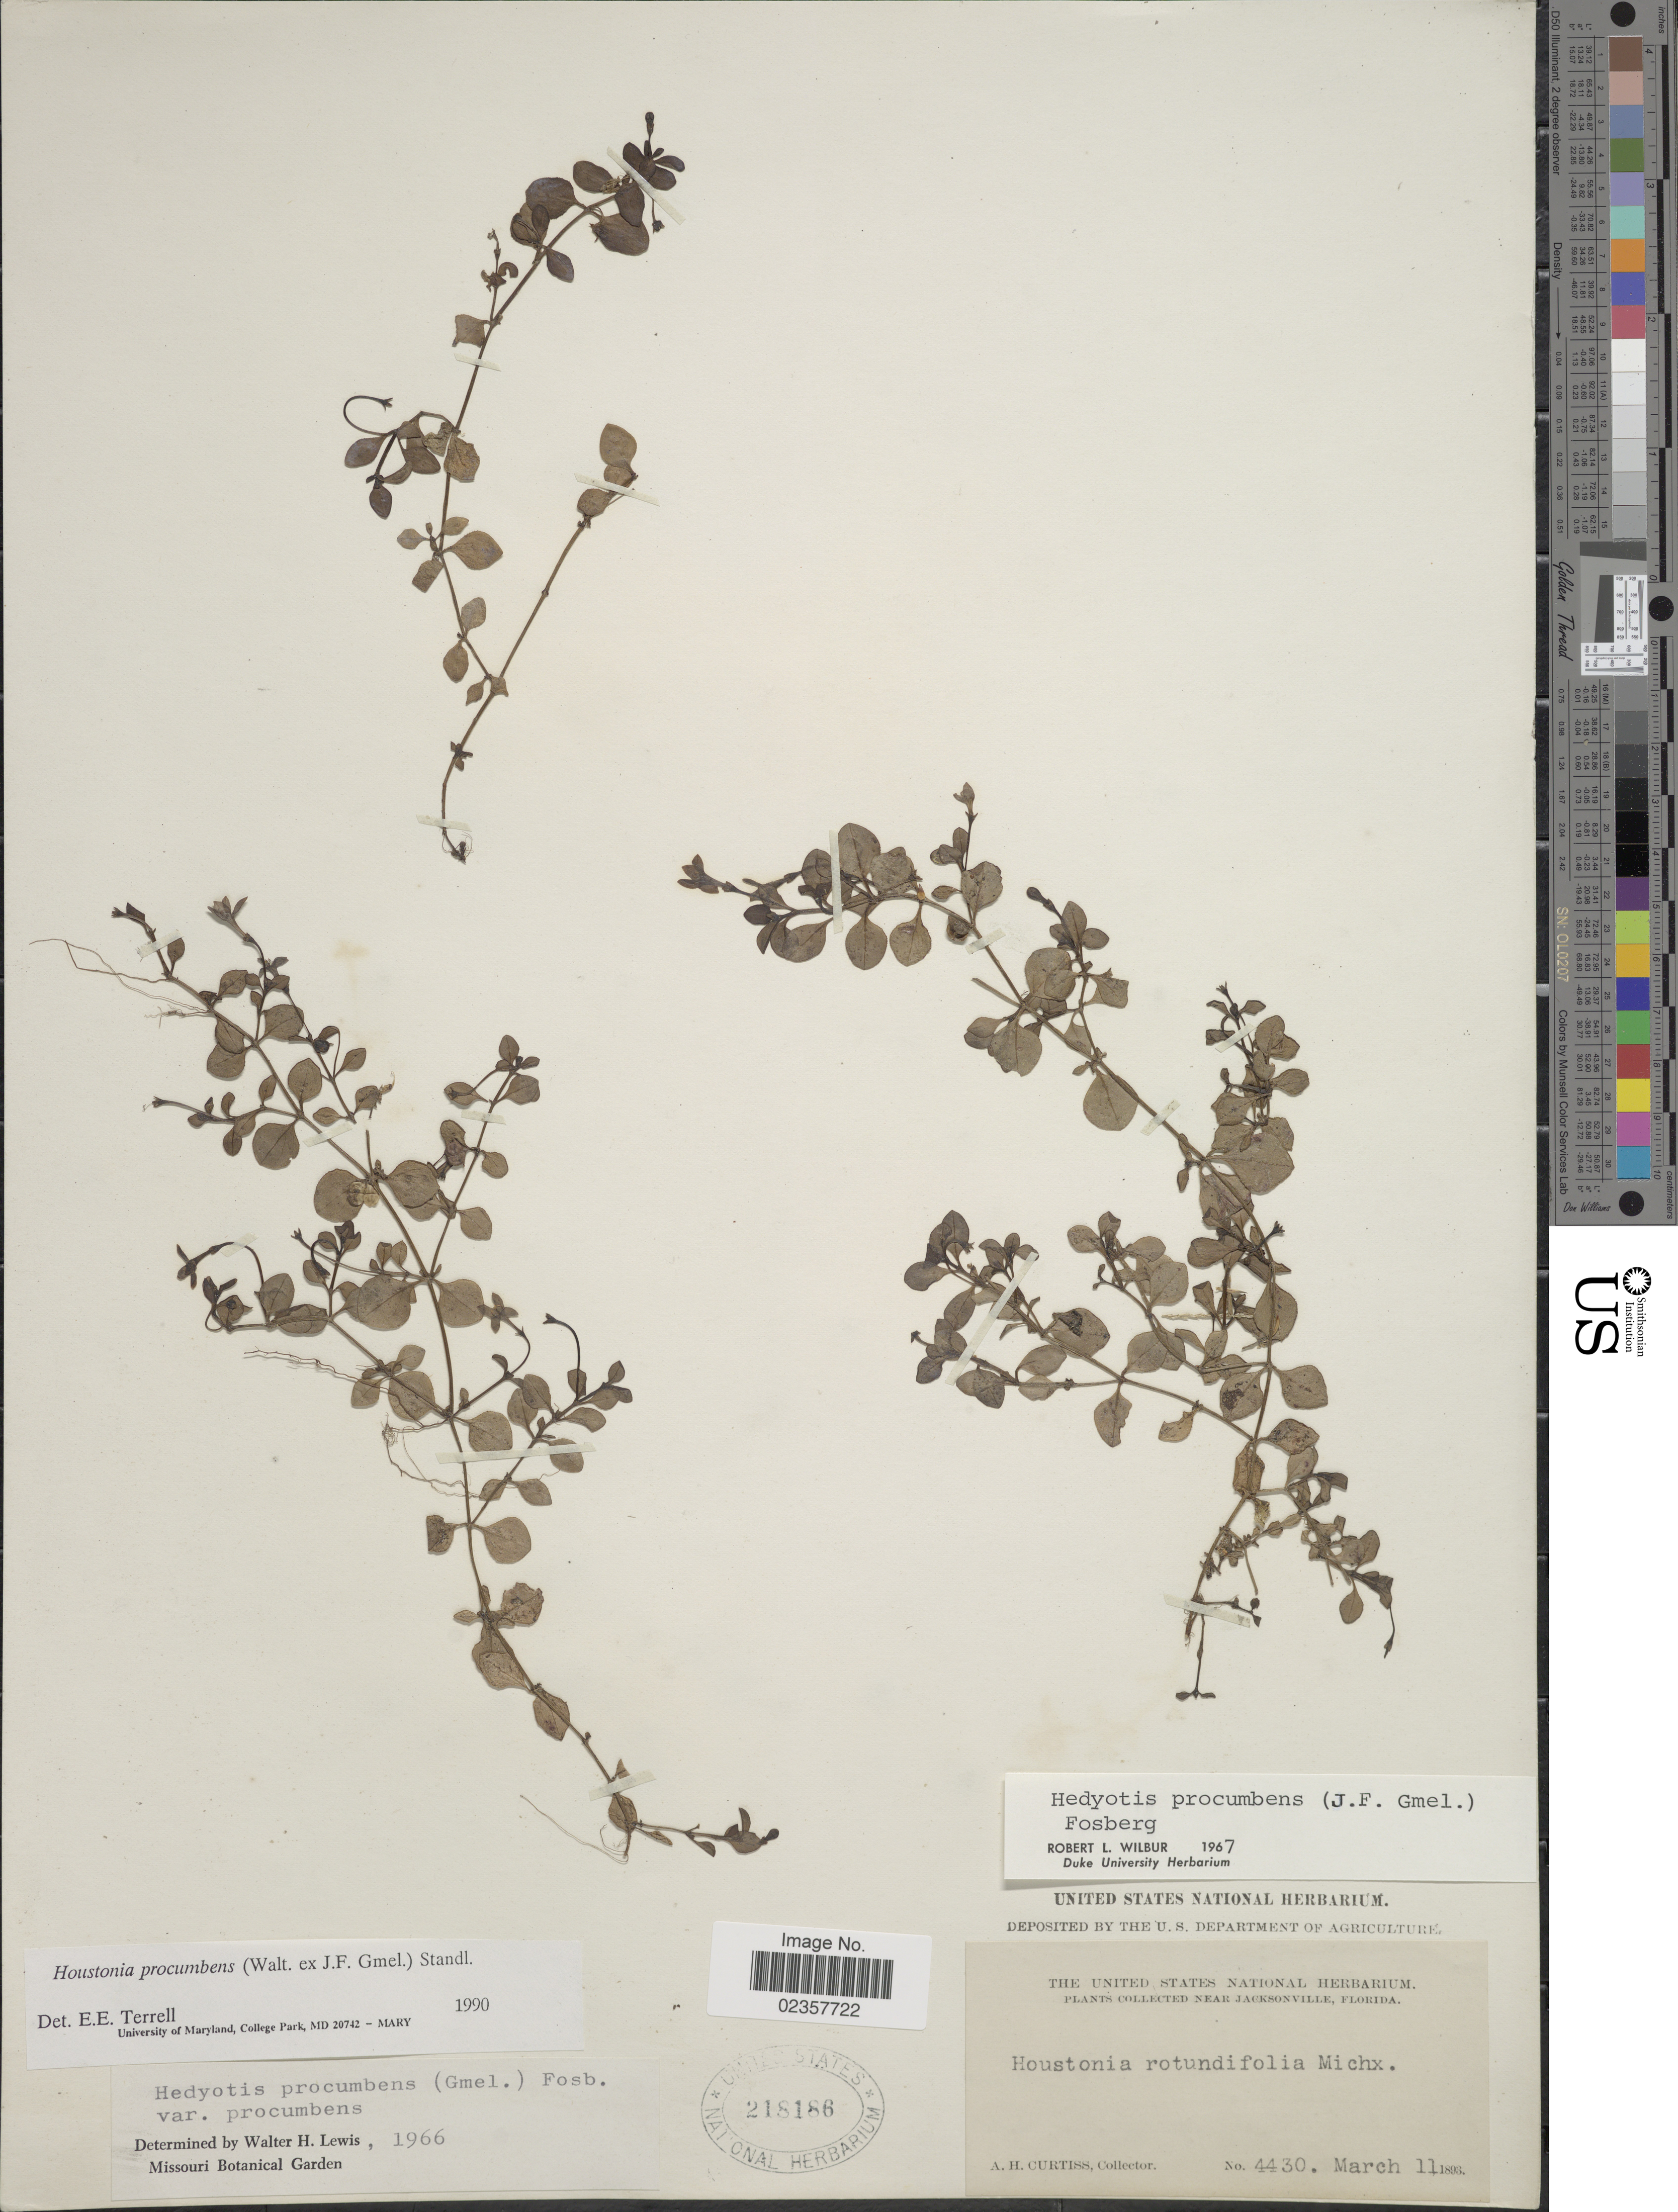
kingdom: Plantae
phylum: Tracheophyta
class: Magnoliopsida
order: Gentianales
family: Rubiaceae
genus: Houstonia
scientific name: Houstonia procumbens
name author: (Walter ex J.F. Gmel.) Standl.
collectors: A. H. Curtiss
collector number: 4430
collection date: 1893-03-11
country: United States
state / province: Florida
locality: Near Jacksonville, Florida.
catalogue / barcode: US 218186